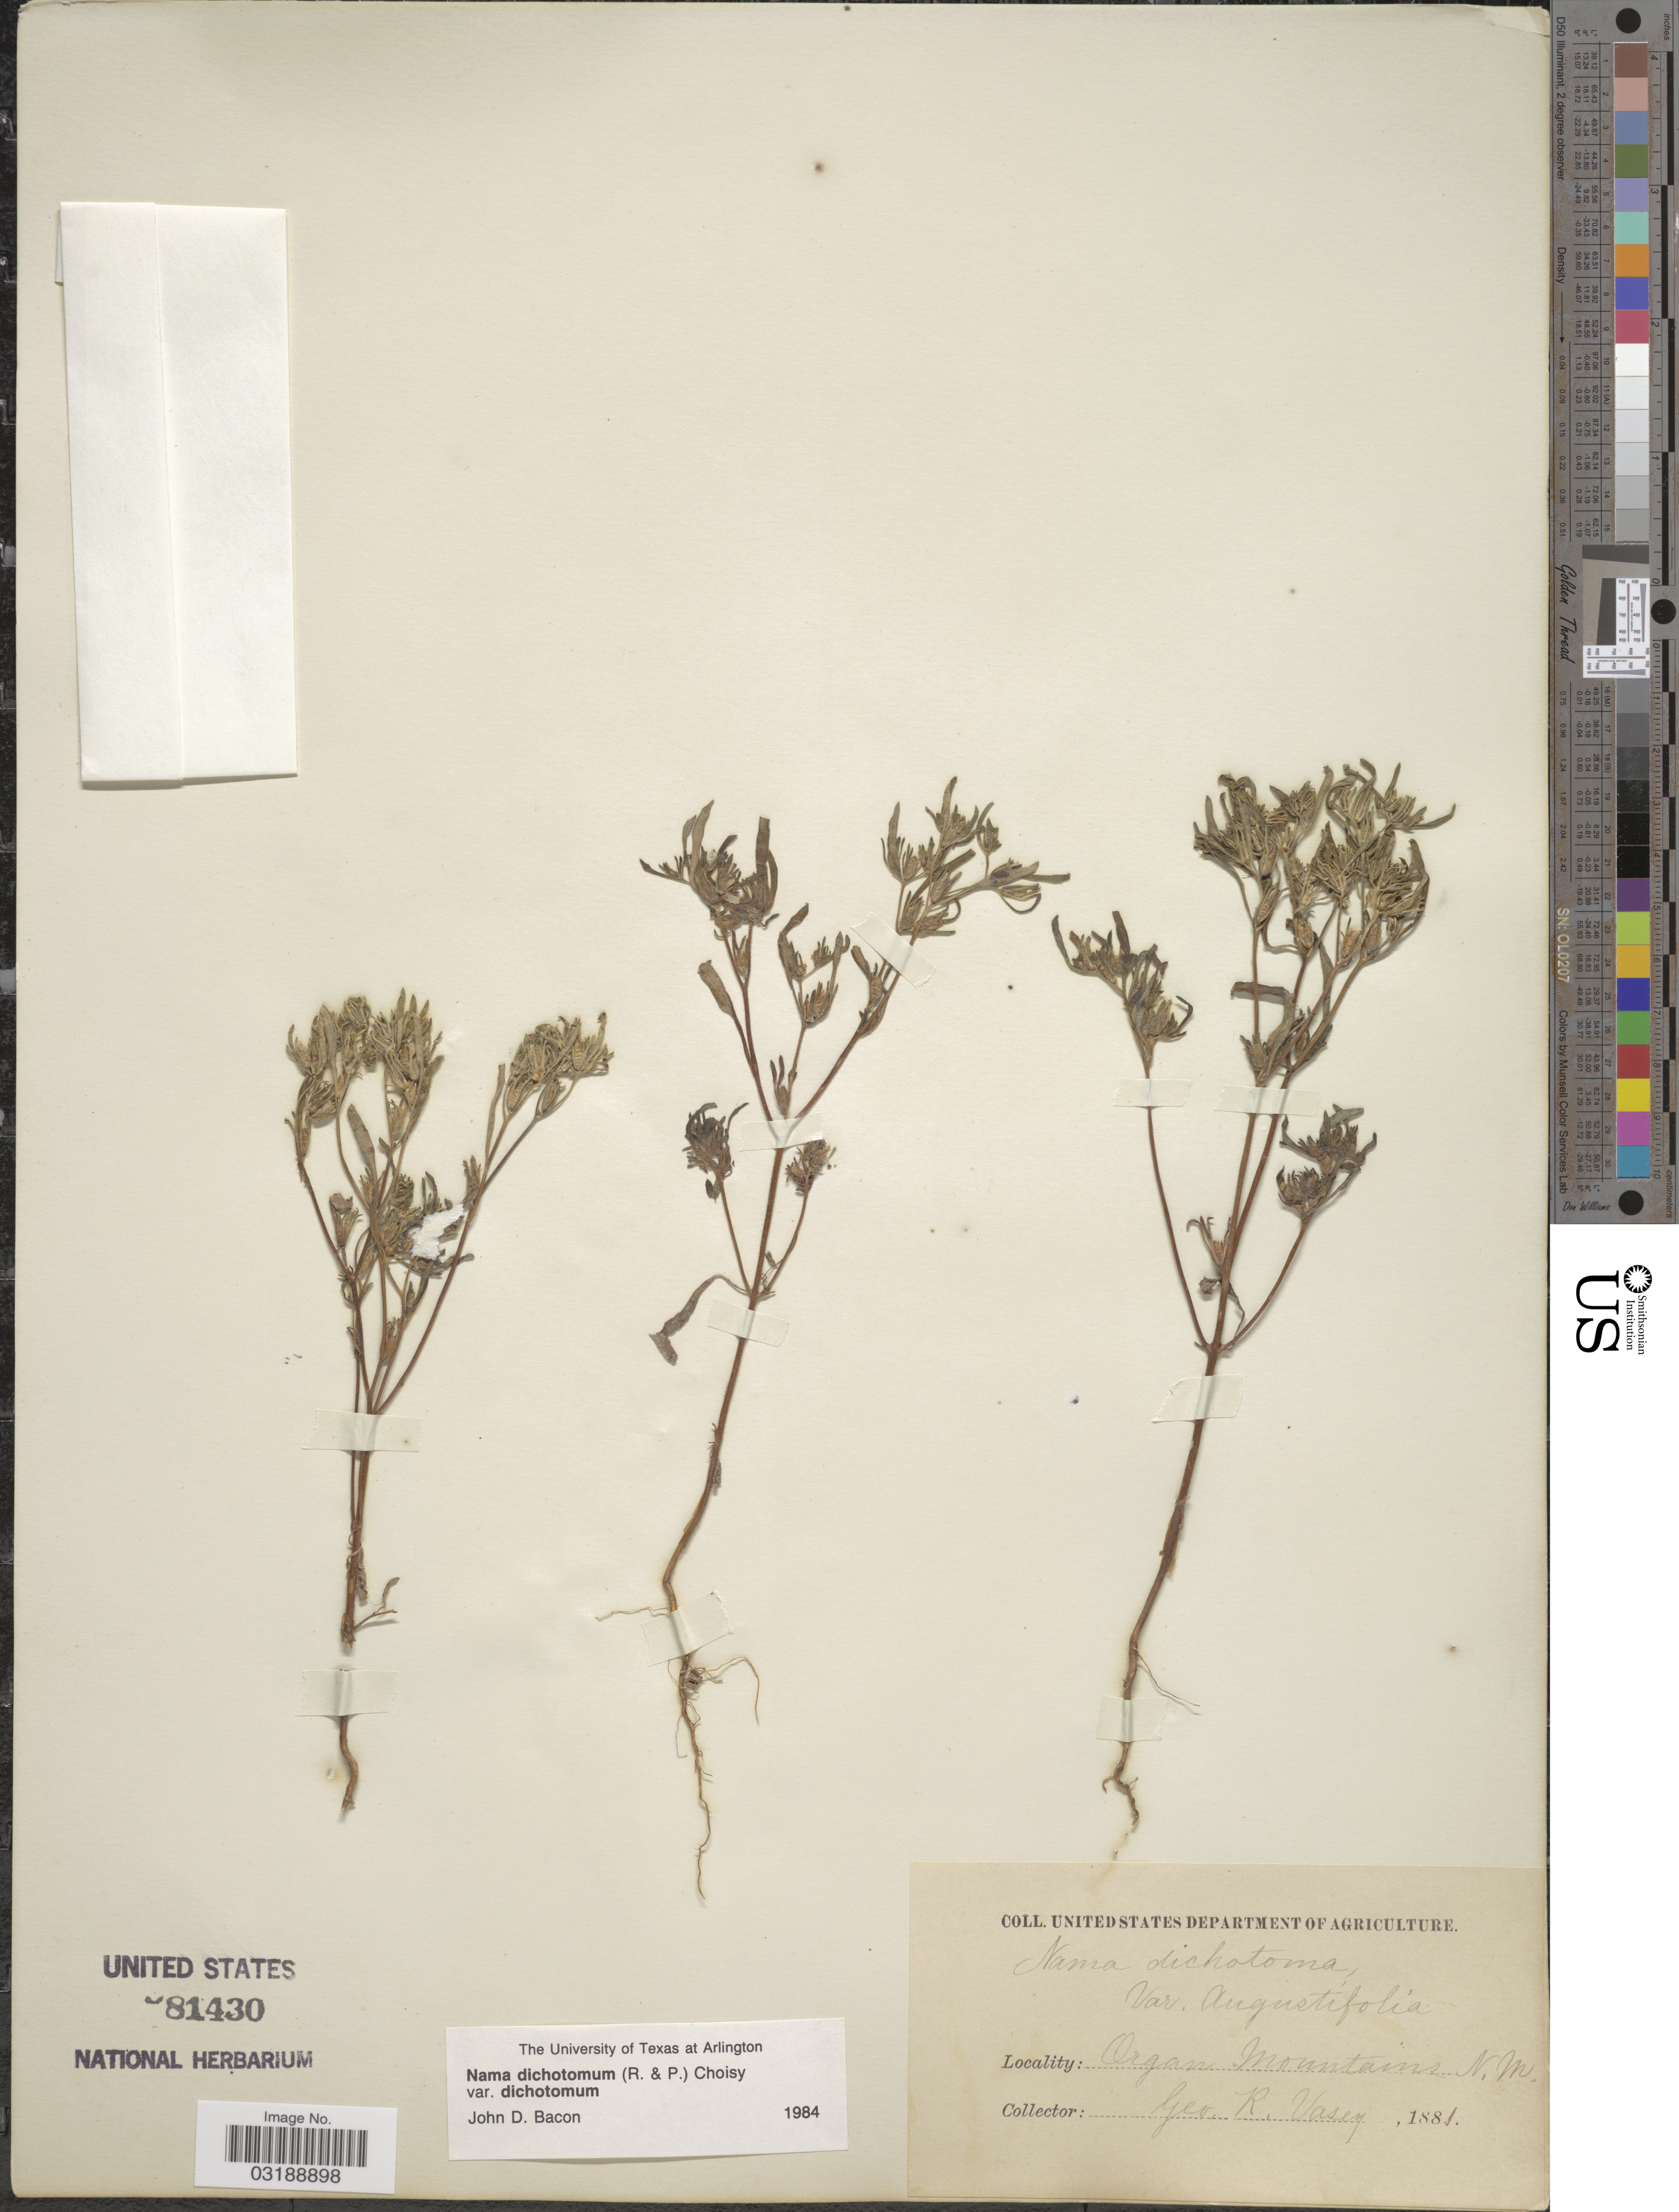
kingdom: Plantae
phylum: Tracheophyta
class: Magnoliopsida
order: Boraginales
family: Namaceae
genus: Nama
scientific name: Nama dichotoma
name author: (Ruiz & Pav.) Choisy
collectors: G. R. Vasey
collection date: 1881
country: United States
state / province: New Mexico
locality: Organ Mountains.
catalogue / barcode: US 81430